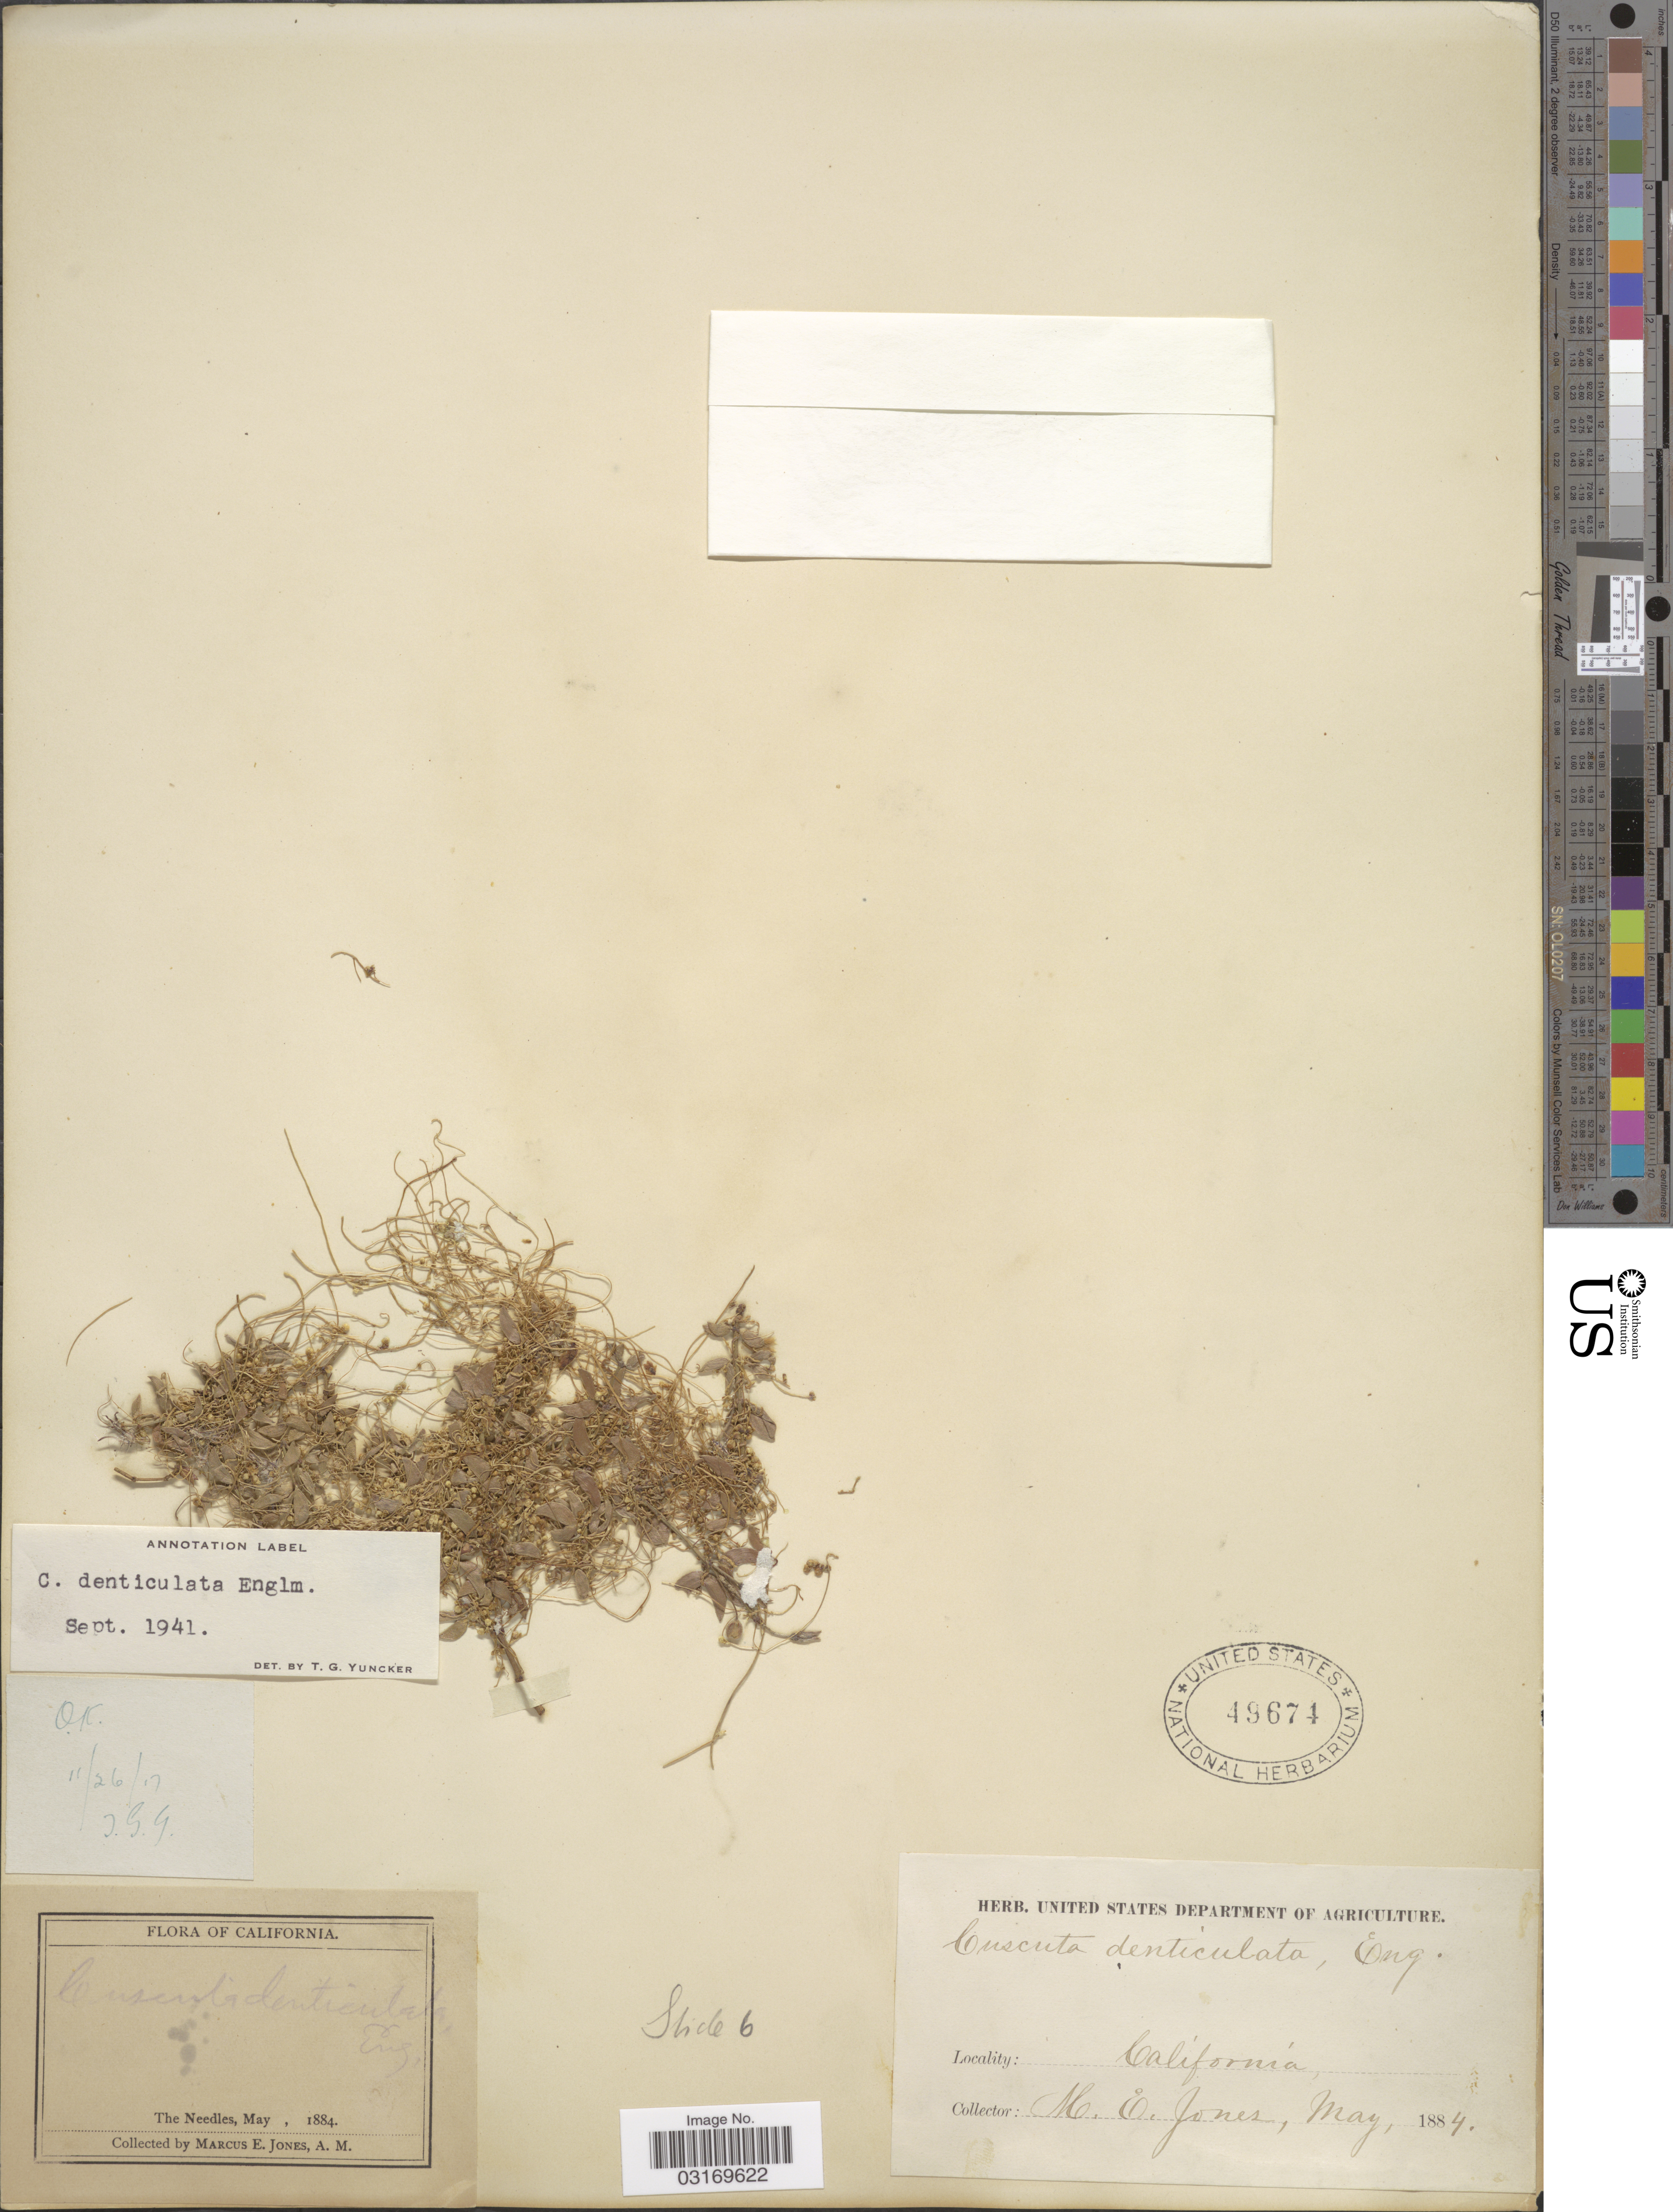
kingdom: Plantae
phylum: Tracheophyta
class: Magnoliopsida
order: Solanales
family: Convolvulaceae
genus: Cuscuta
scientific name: Cuscuta denticulata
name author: Engelm.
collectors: M. E. Jones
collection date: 1884-05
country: United States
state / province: California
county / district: San Bernardino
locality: The Needles.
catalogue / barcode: US 49674